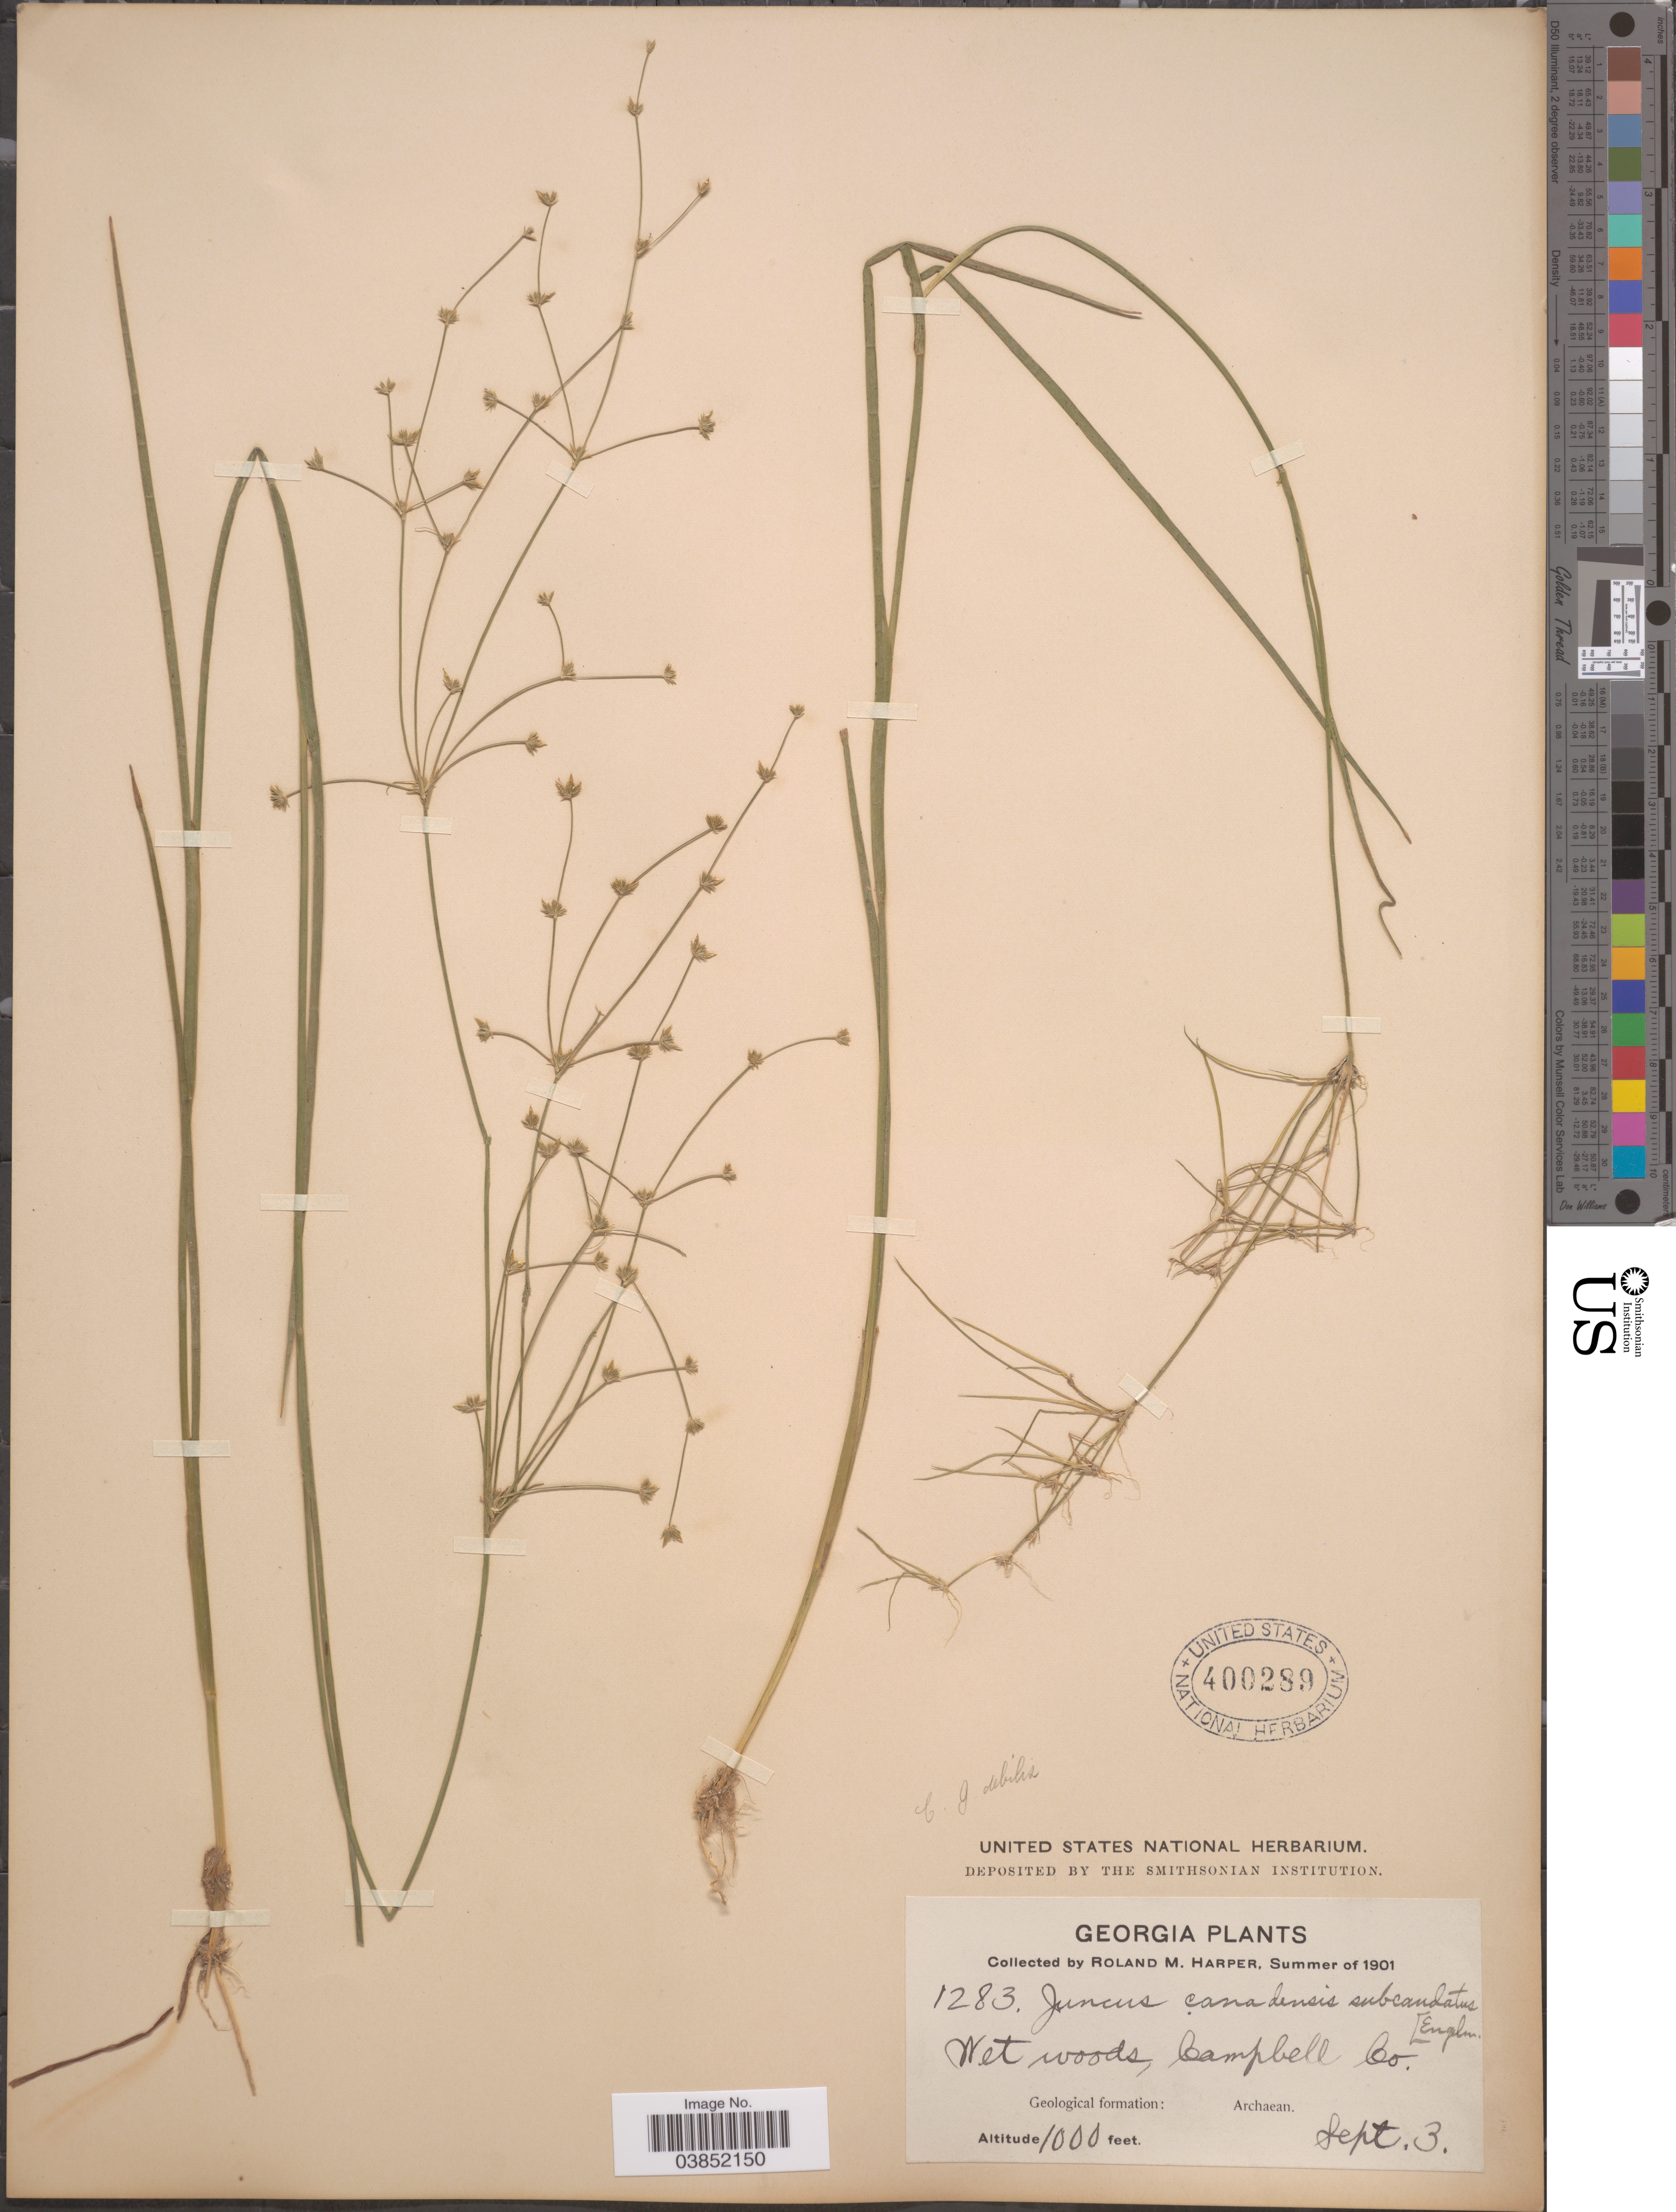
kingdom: Plantae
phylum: Tracheophyta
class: Liliopsida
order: Poales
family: Juncaceae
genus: Juncus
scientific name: Juncus debilis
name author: A. Gray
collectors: R. M. Harper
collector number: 1283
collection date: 1901-09-03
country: United States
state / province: Georgia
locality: Campbell Co. Geological formation: Archaean.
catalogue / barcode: US 400289